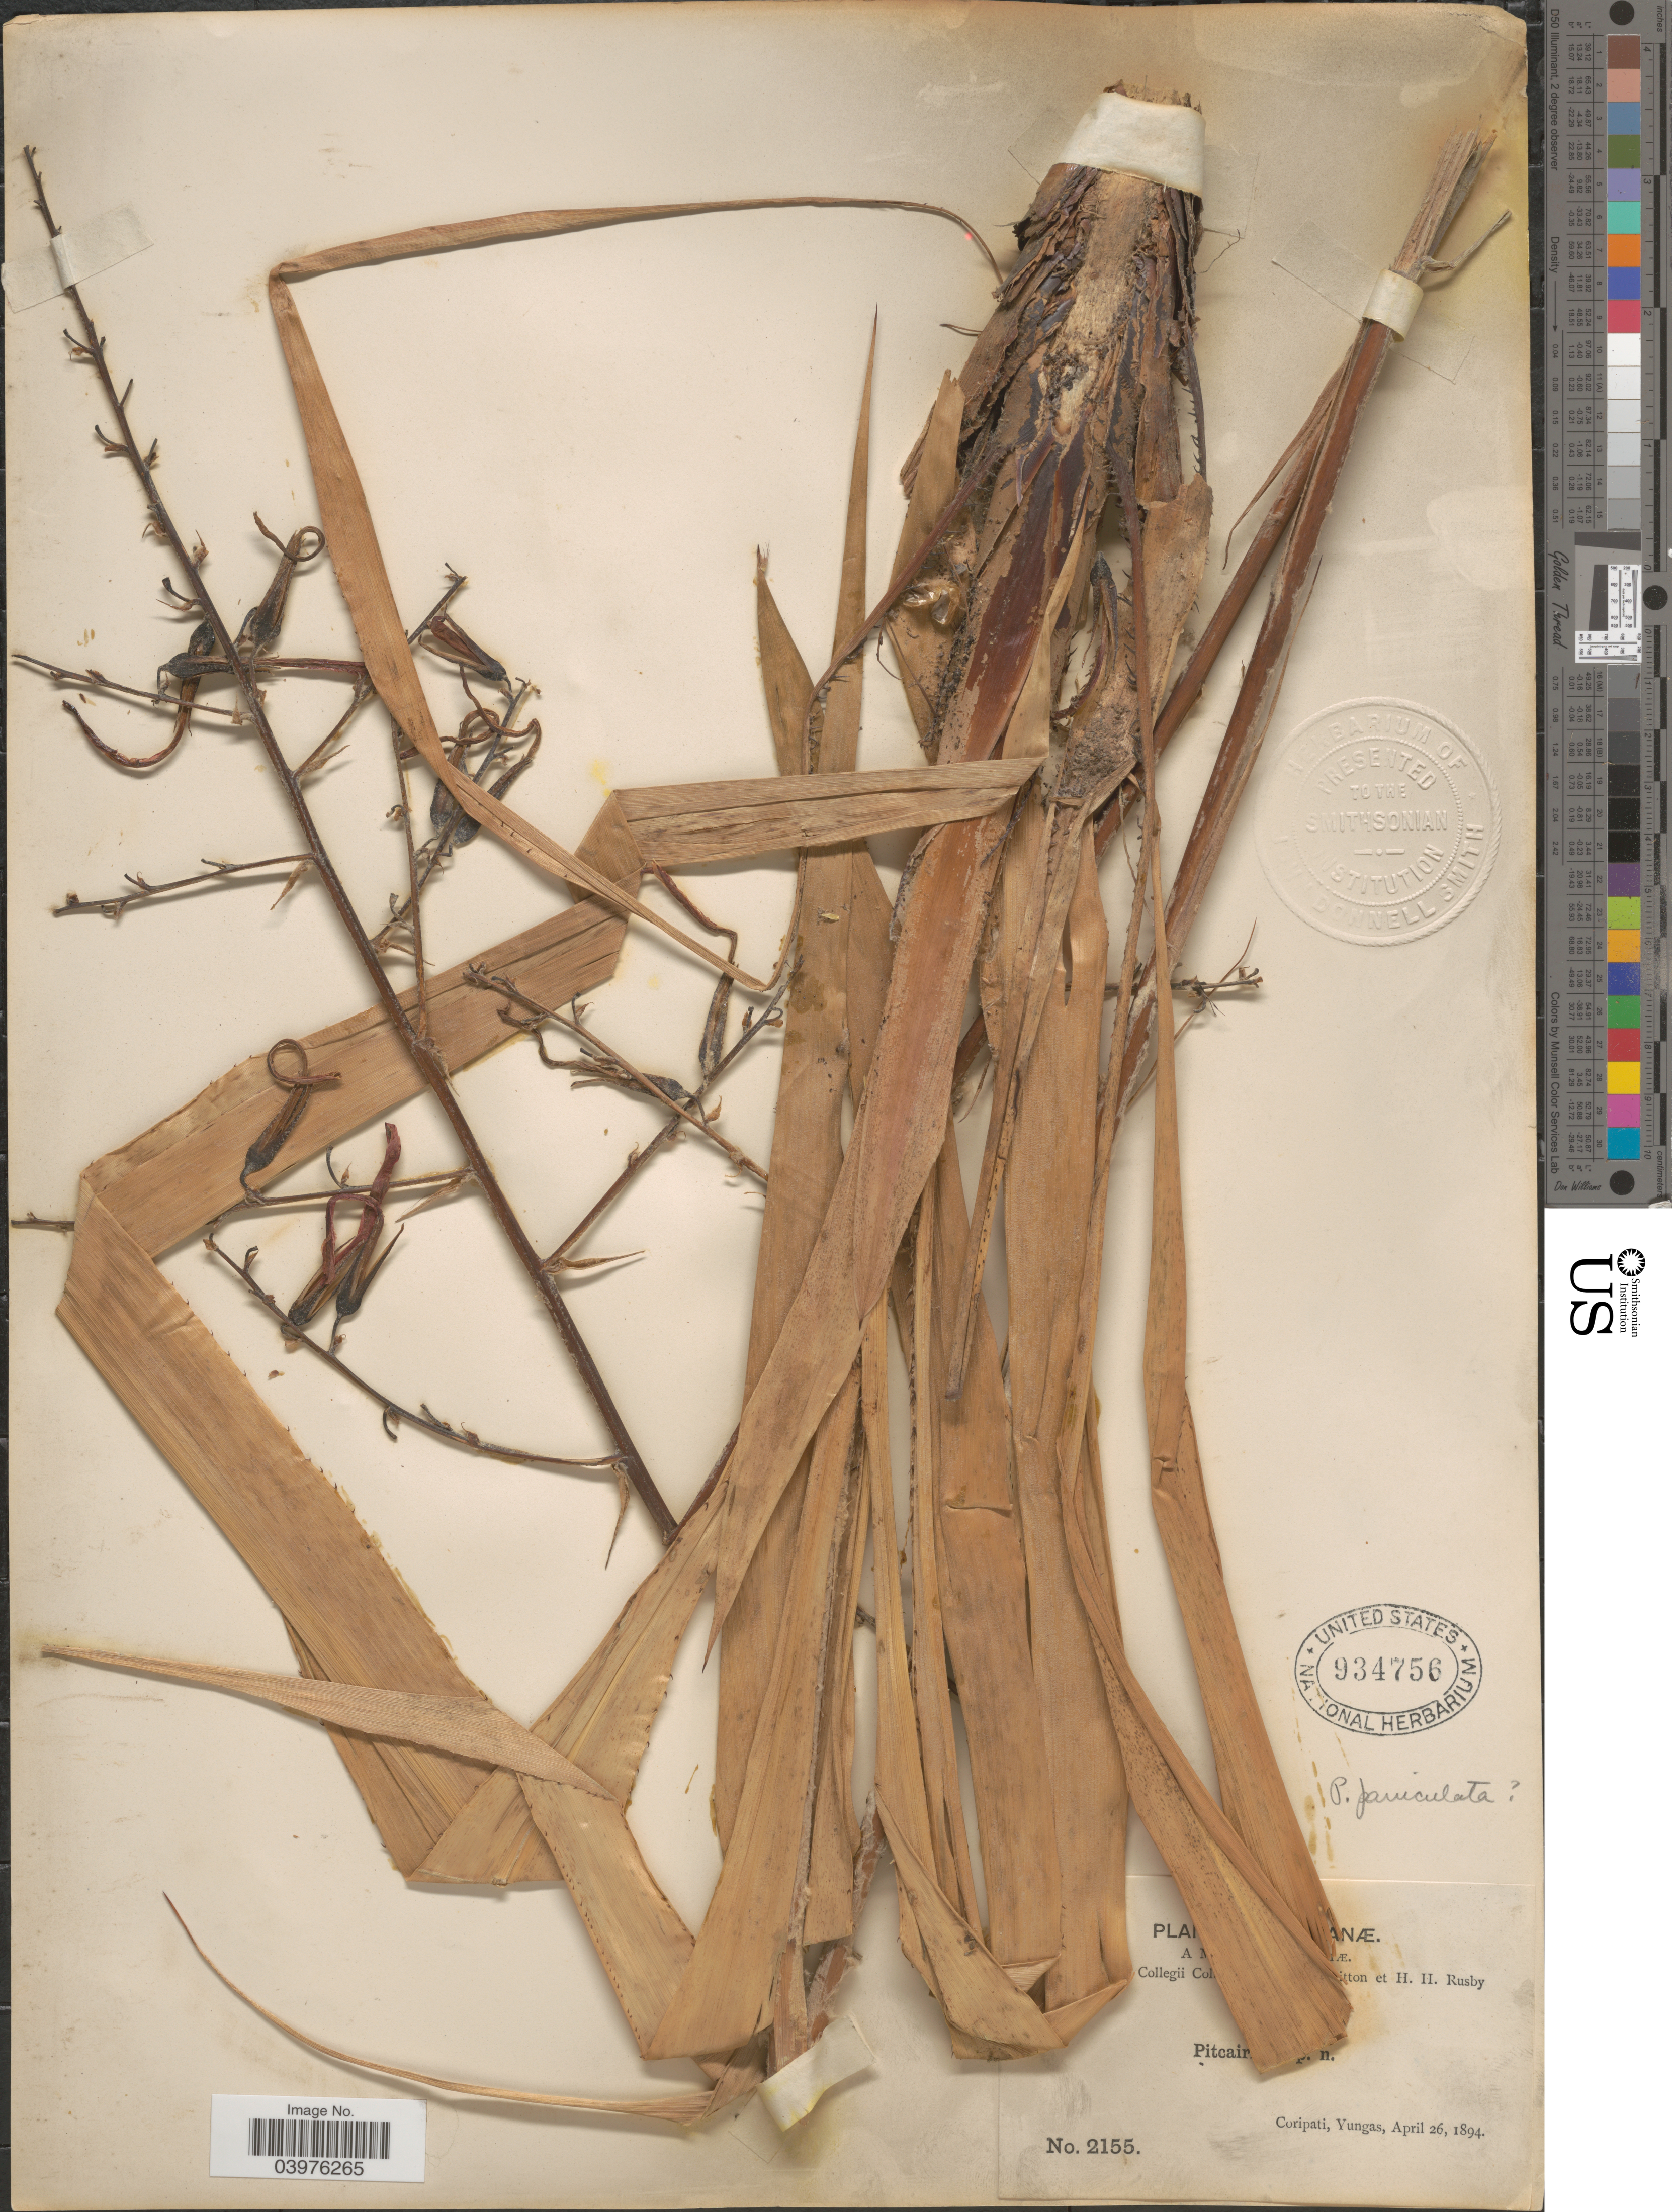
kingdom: Plantae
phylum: Tracheophyta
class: Liliopsida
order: Poales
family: Bromeliaceae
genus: Pitcairnia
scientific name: Pitcairnia paniculata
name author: (Ruiz & Pav.) Ruiz & Pav.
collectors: M. Bang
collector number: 2155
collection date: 1894-04-26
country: Bolivia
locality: [illegible text]næ. Coripati, Yungas.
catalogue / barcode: US 934756